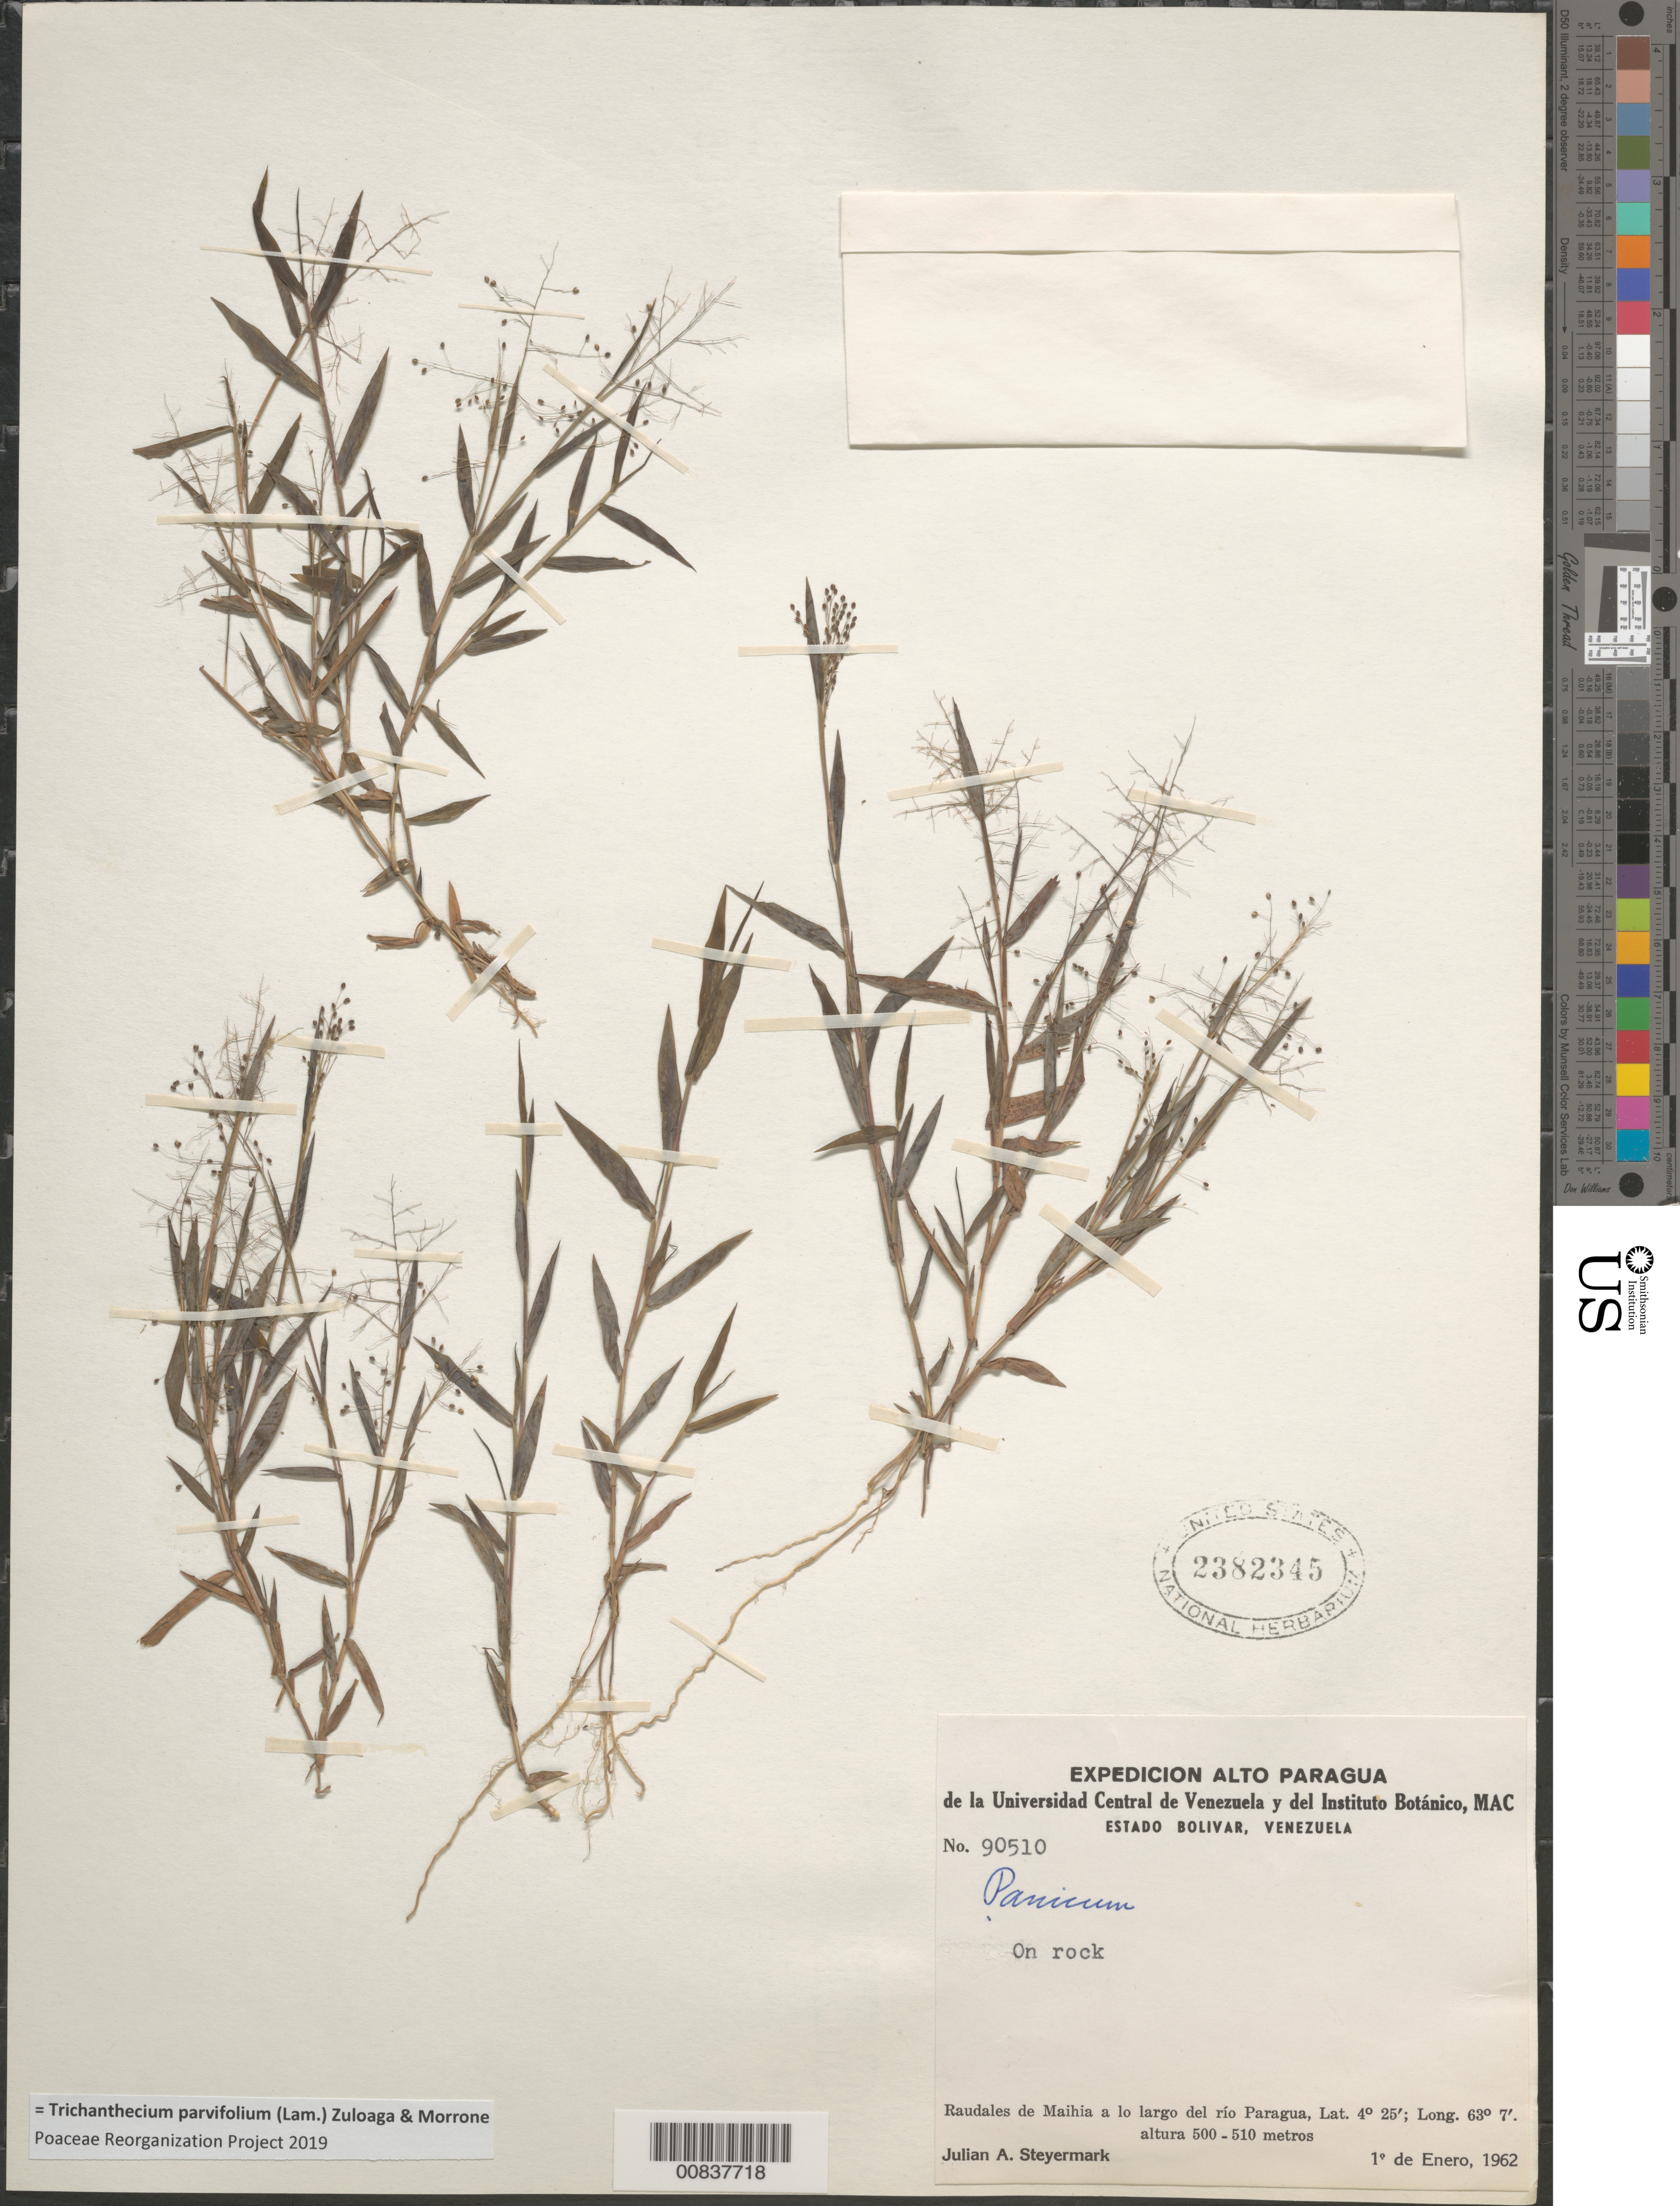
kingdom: Plantae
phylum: Tracheophyta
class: Liliopsida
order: Poales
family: Poaceae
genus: Trichanthecium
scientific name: Trichanthecium parvifolium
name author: (Lam.) Zuloaga & Morrone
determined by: Poaceae Reorganization Project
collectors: J. Steyermark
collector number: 90510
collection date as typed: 1-Jan-62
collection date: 1962-01-01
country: Venezuela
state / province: Bolívar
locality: Raudales de Maihia, Rió Paragua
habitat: On rock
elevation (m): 500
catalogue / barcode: US 2382345